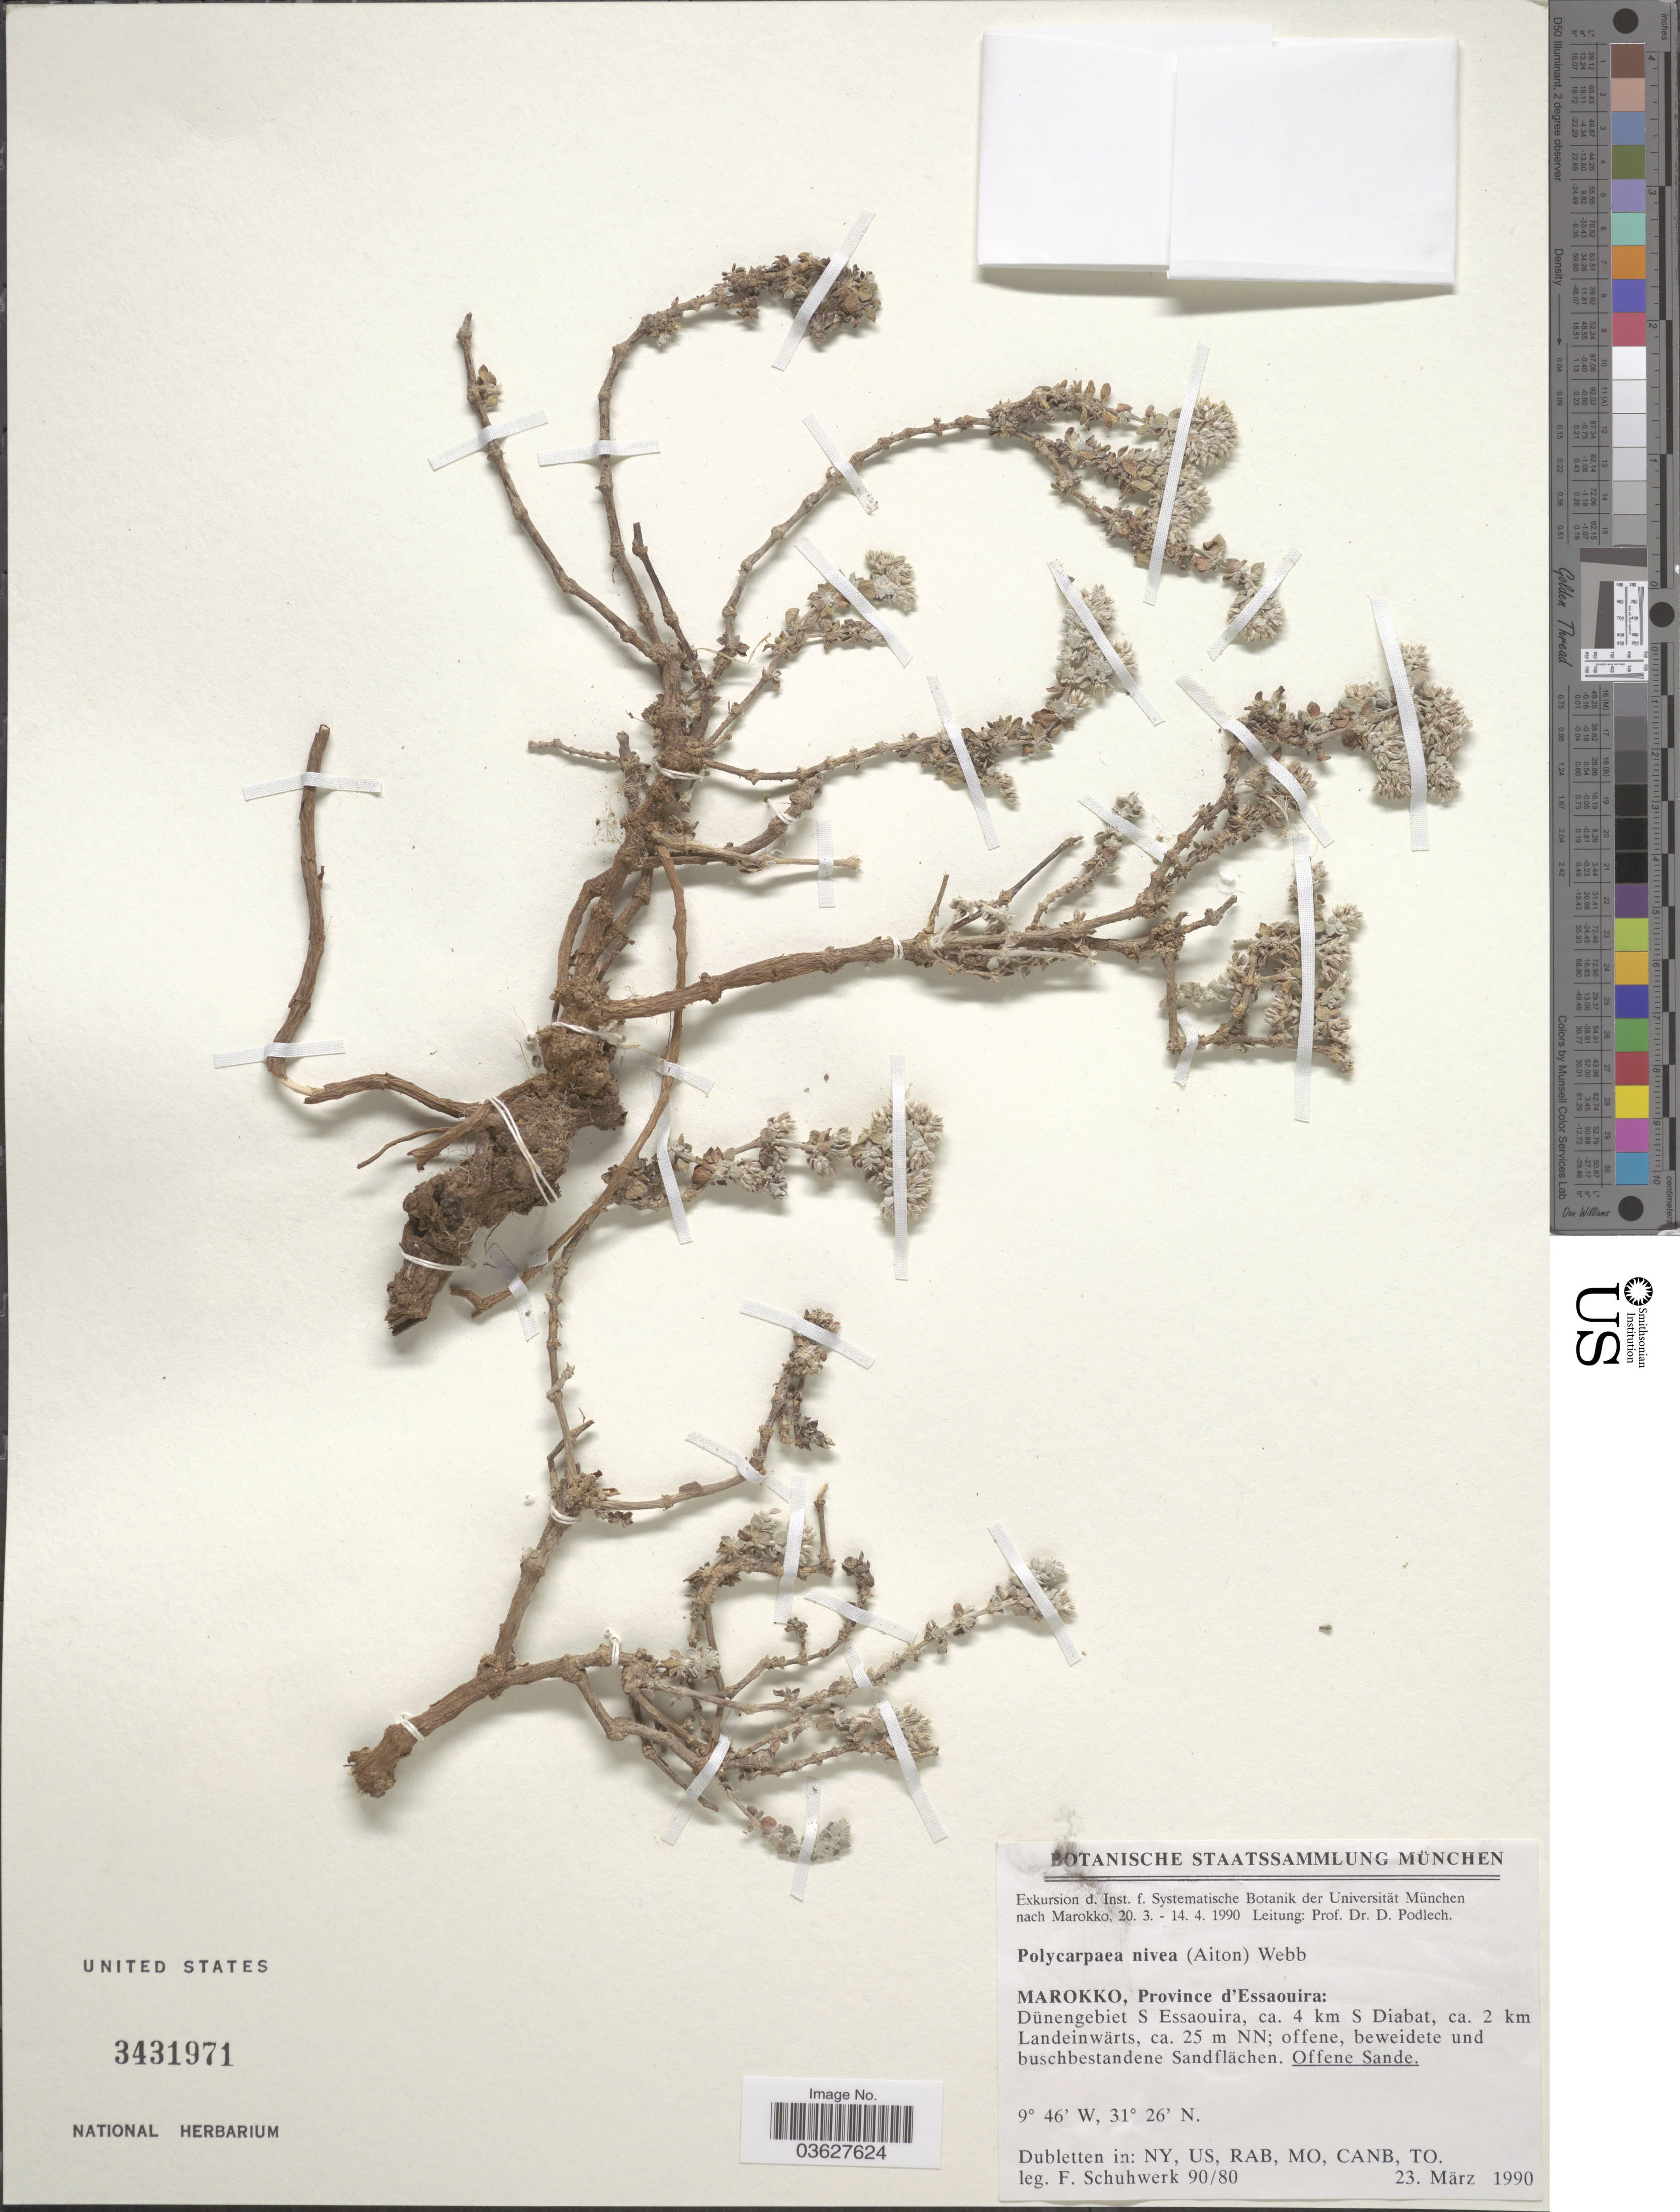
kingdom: Plantae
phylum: Tracheophyta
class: Magnoliopsida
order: Caryophyllales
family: Caryophyllaceae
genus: Polycarpaea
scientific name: Polycarpaea nivea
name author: (Aiton) Webb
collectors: Schuhwerk, F.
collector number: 90/80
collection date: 1990-03-23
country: Morocco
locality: Marokko, Province d'Essaouira: Dünengebiet S Essaouira, ca. 4 km S Diabat, ca. 2 km Landeinwärts, ca. 25 m NN; offene, beweidete und buschbestandene Sandflächen. Offene Sande.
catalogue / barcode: US 3431971